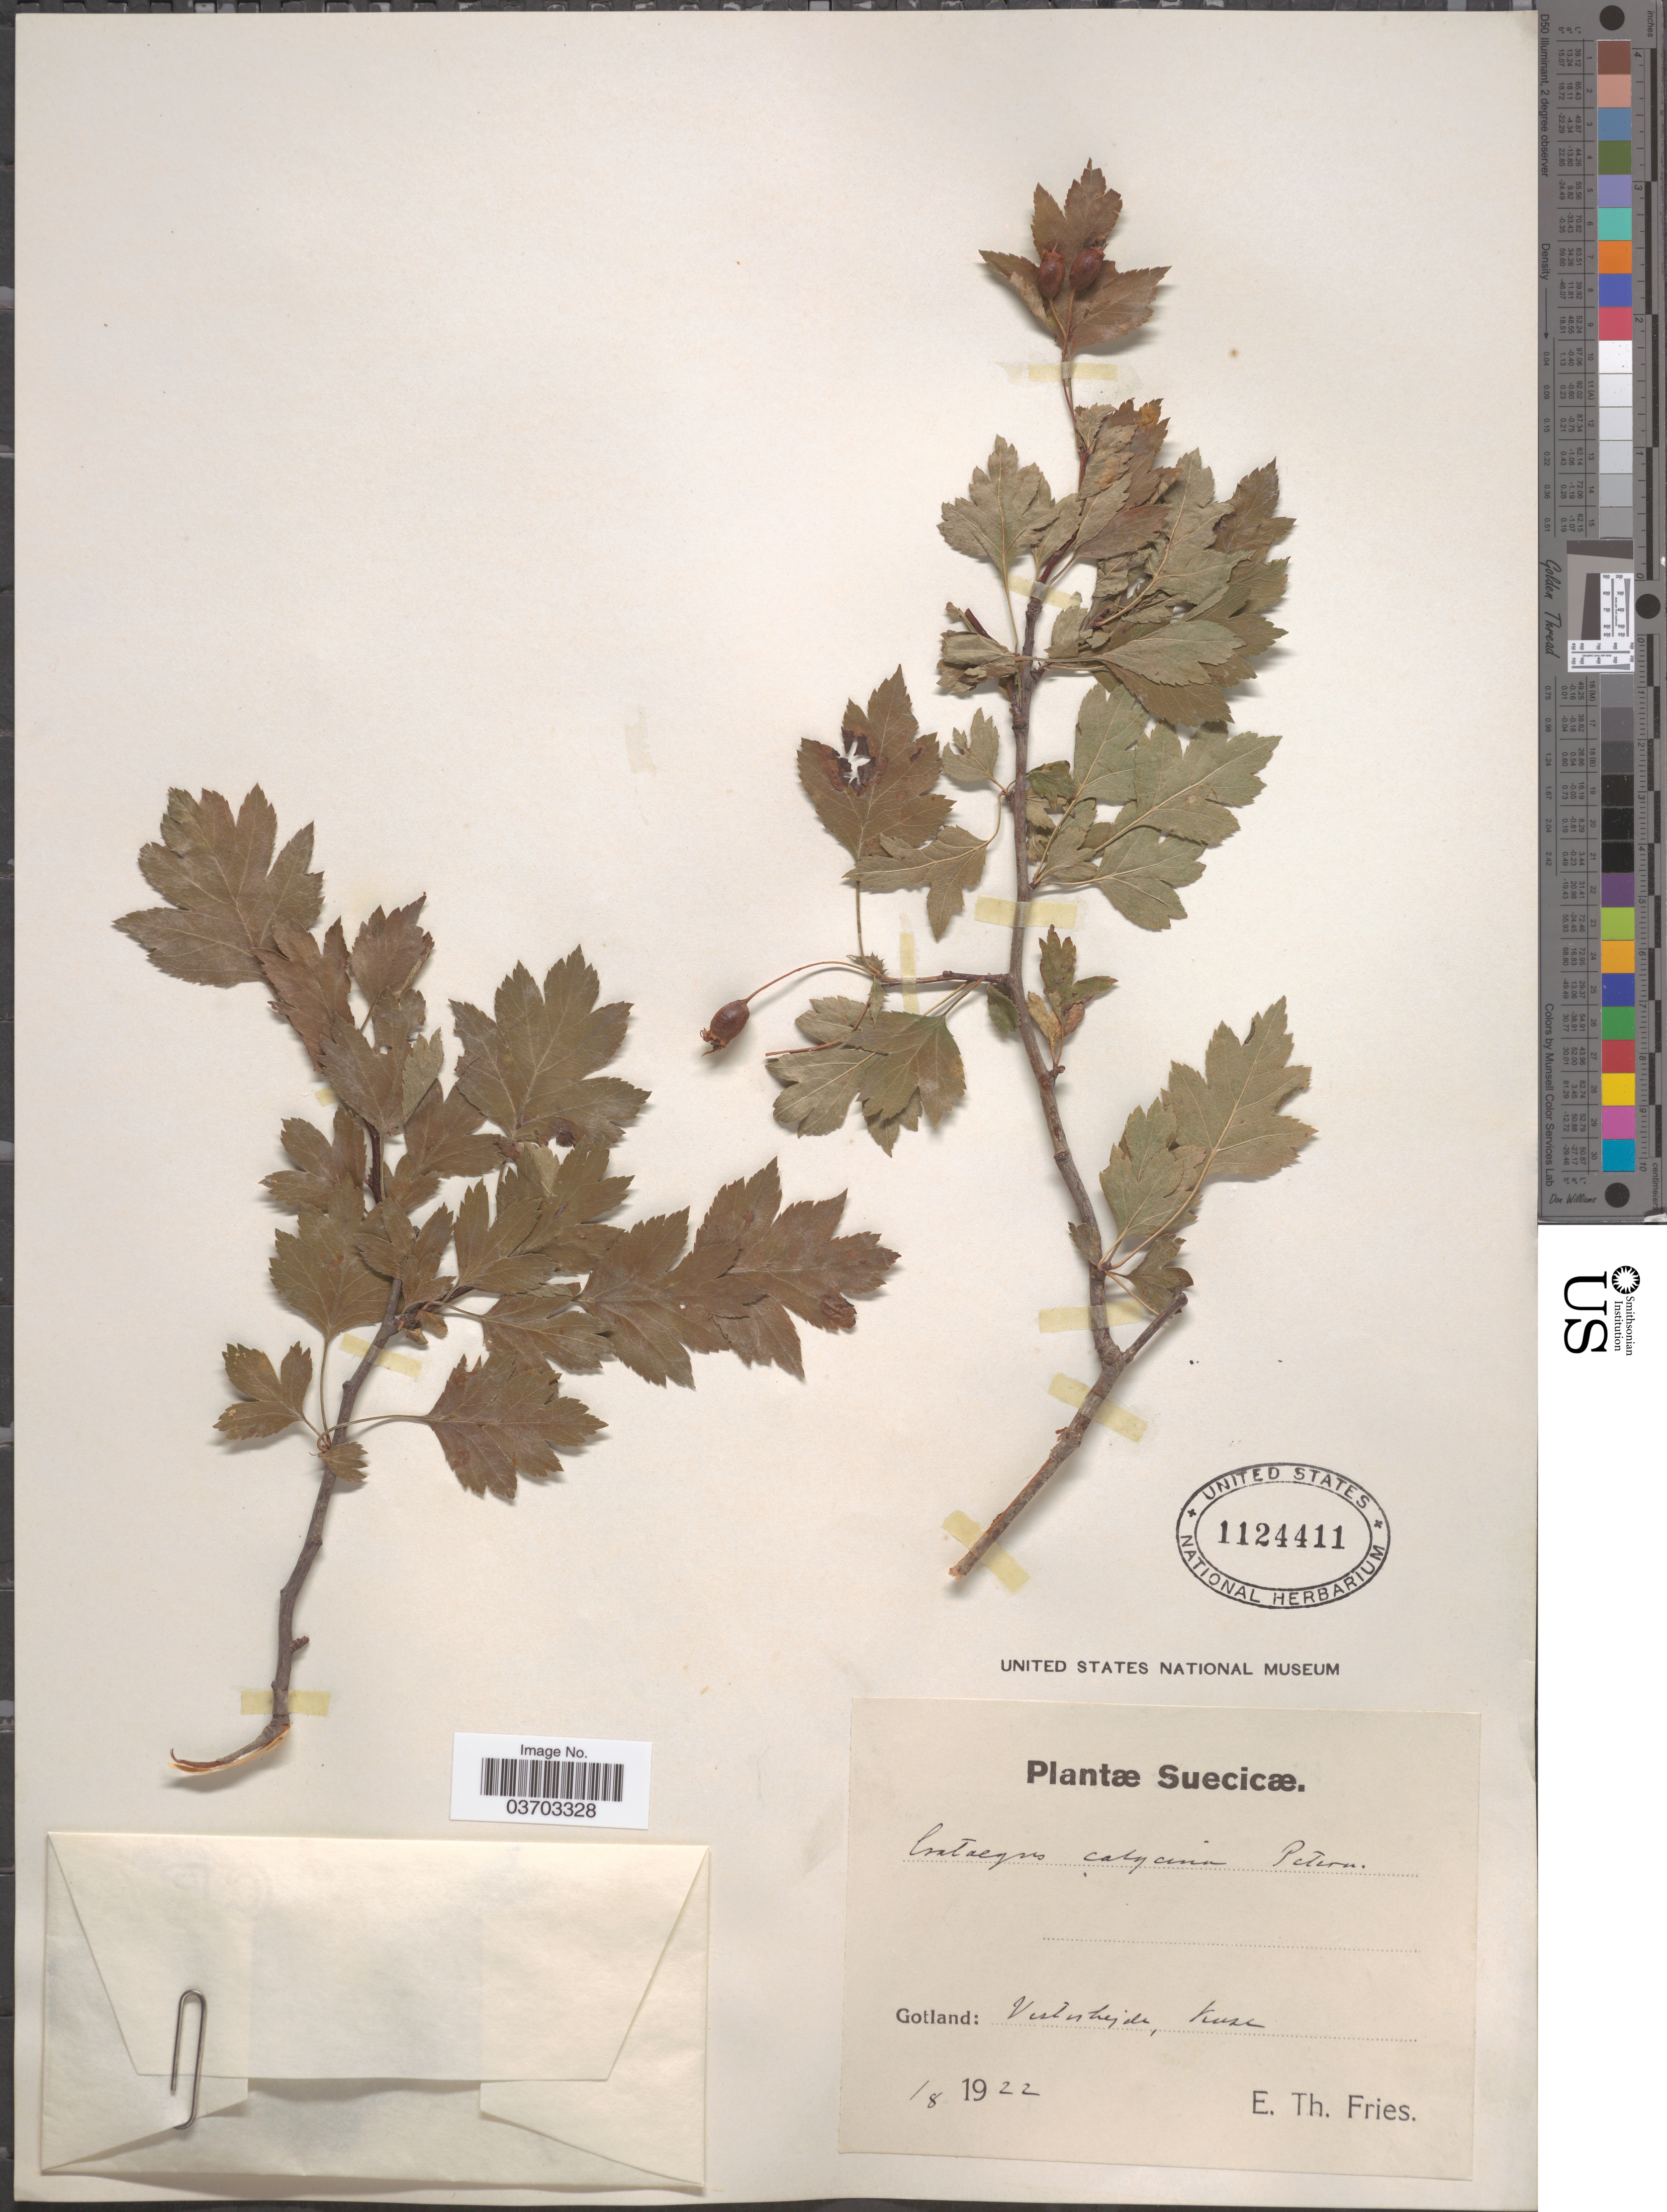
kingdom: Plantae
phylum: Tracheophyta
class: Magnoliopsida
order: Rosales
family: Rosaceae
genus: Crataegus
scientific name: Crataegus calycina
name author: Peterm.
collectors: E. Fries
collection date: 1922-08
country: Sweden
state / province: Gotland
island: Gotland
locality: Suecicæ. Vesterhejde, Kuse.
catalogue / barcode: US 1124411